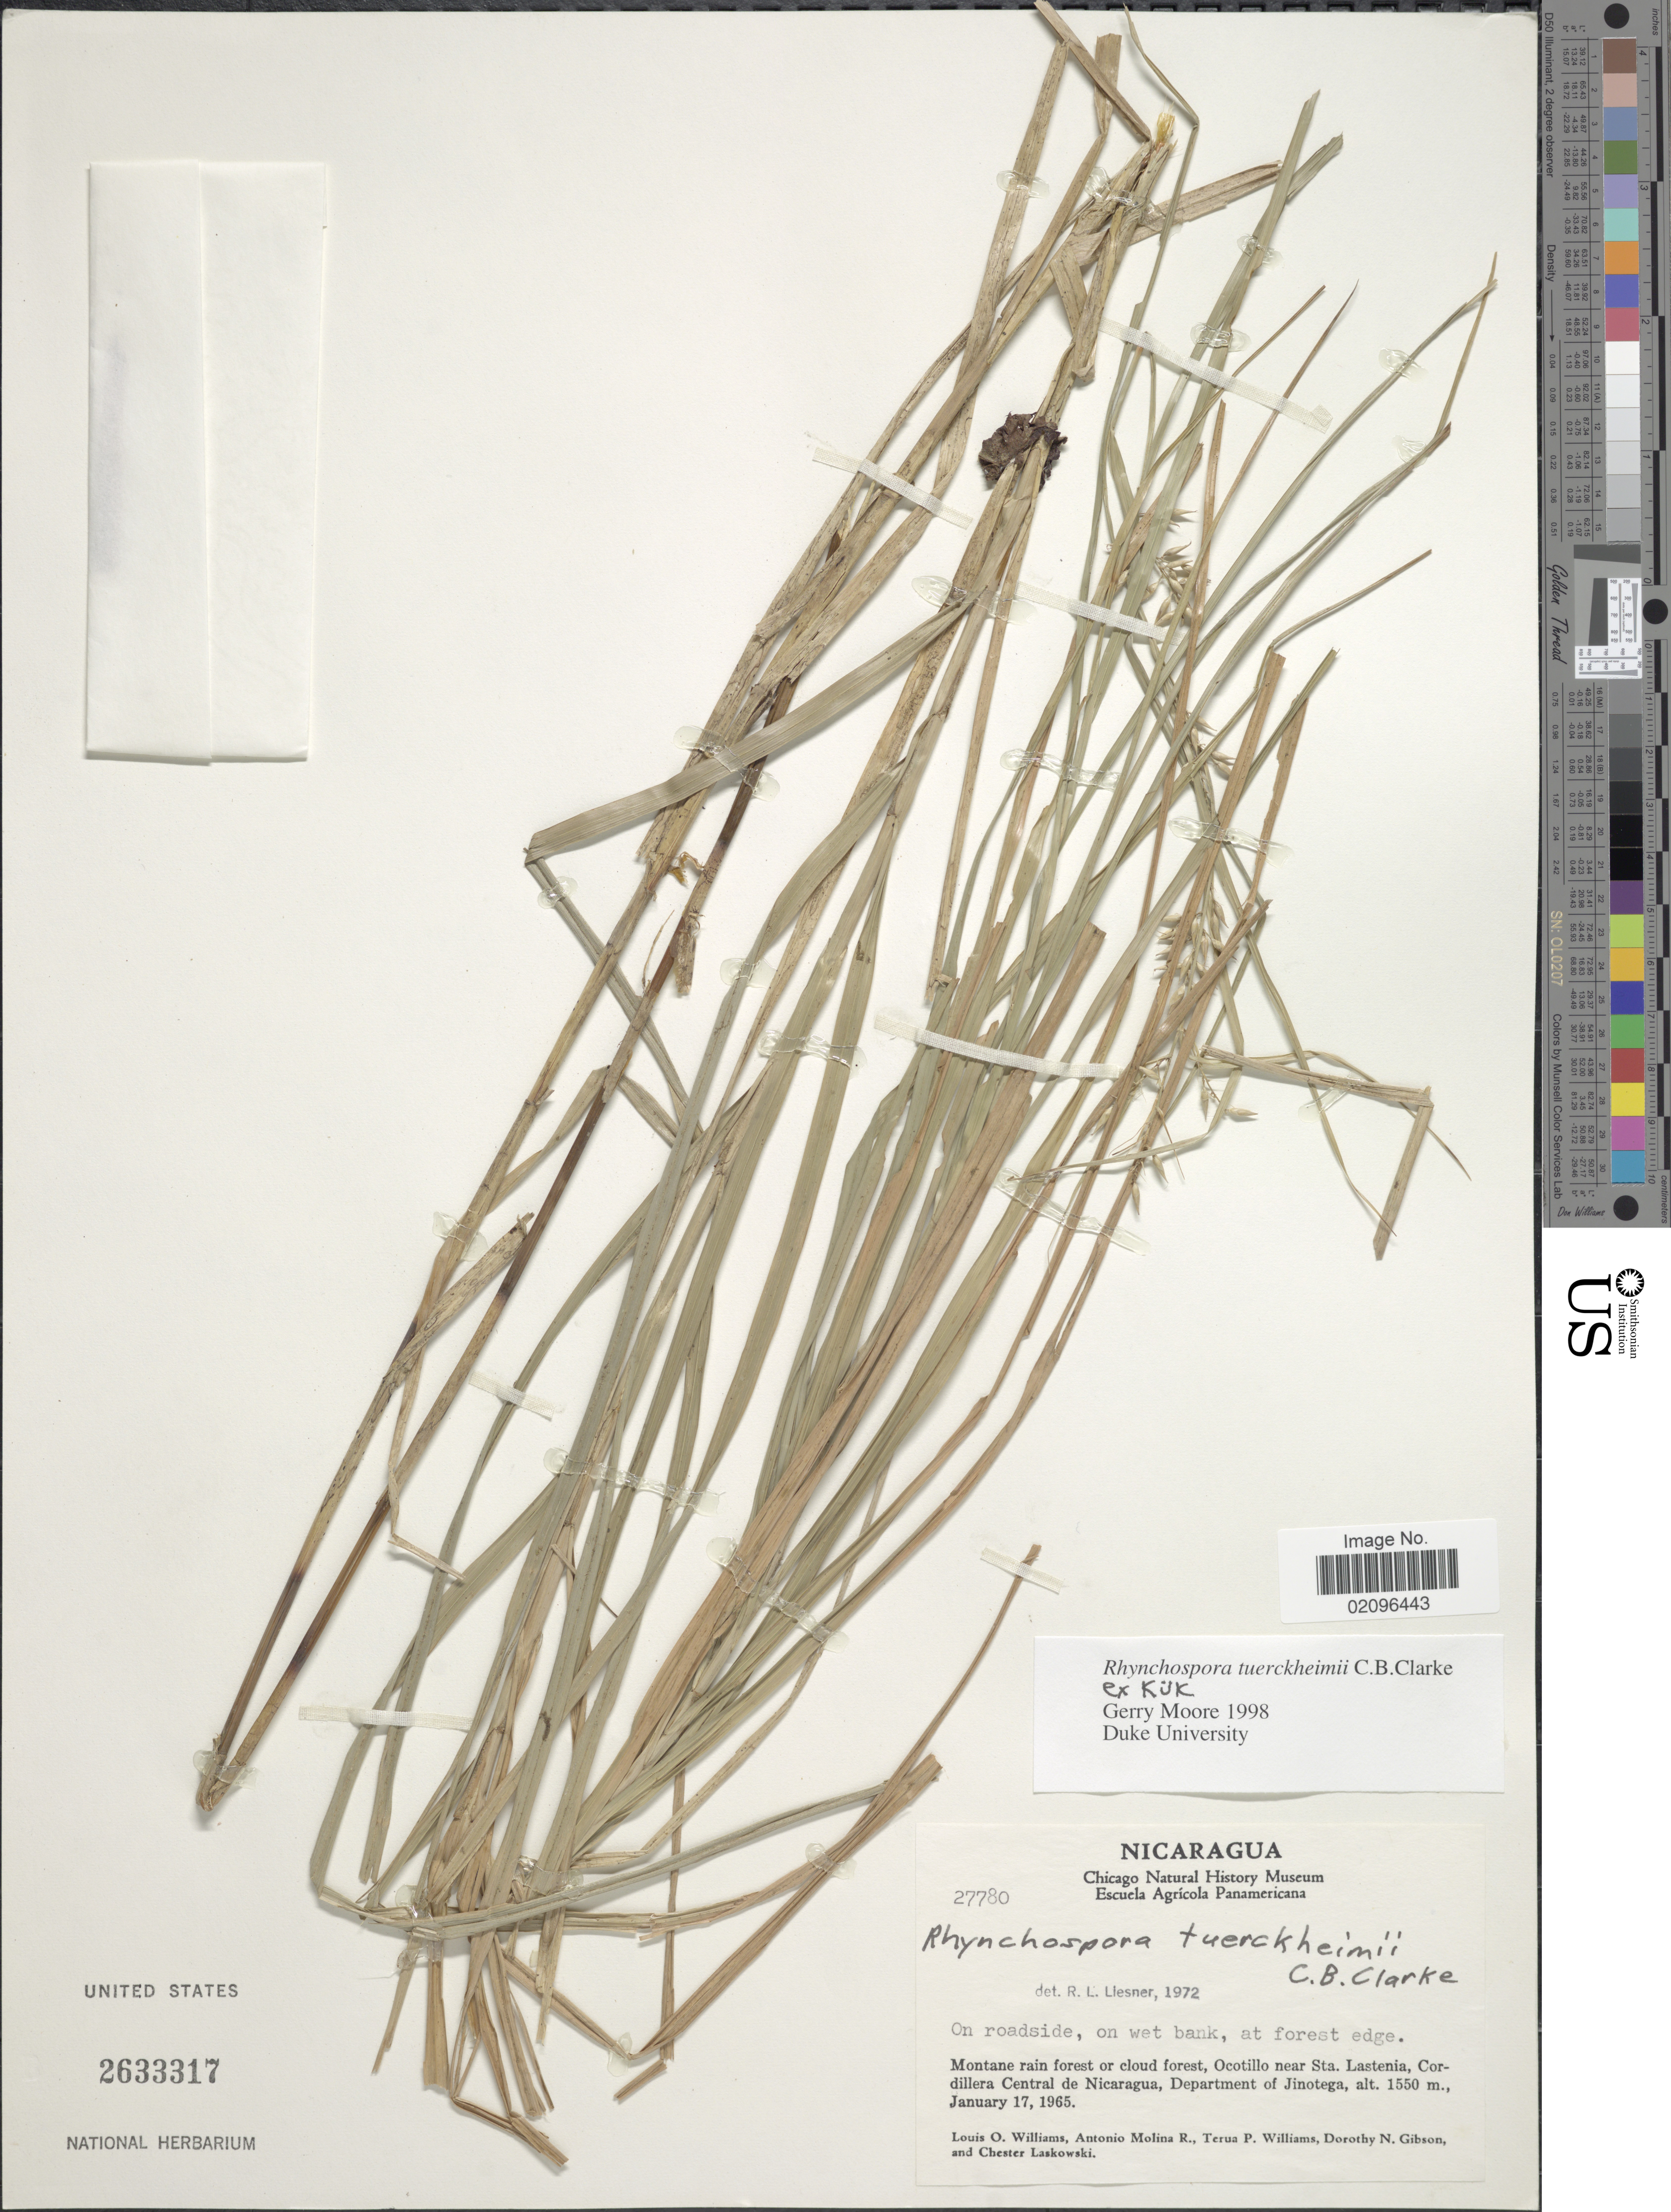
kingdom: Plantae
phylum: Tracheophyta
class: Liliopsida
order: Poales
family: Cyperaceae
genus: Rhynchospora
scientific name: Rhynchospora tuerckheimii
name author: C.B. Clarke ex Kük.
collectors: L. O. Williams, A. Molina R., T. P. Williams, D. N. Gibson & C. Laskowski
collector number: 27780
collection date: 1965-01-17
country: Nicaragua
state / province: Jinotega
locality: Montane rain forest or cloud forest, Ocotillo near Sta, Lastenia, Cordillera Central de Nicaragua, Department of Jinotega.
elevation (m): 1550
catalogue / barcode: US 2633317